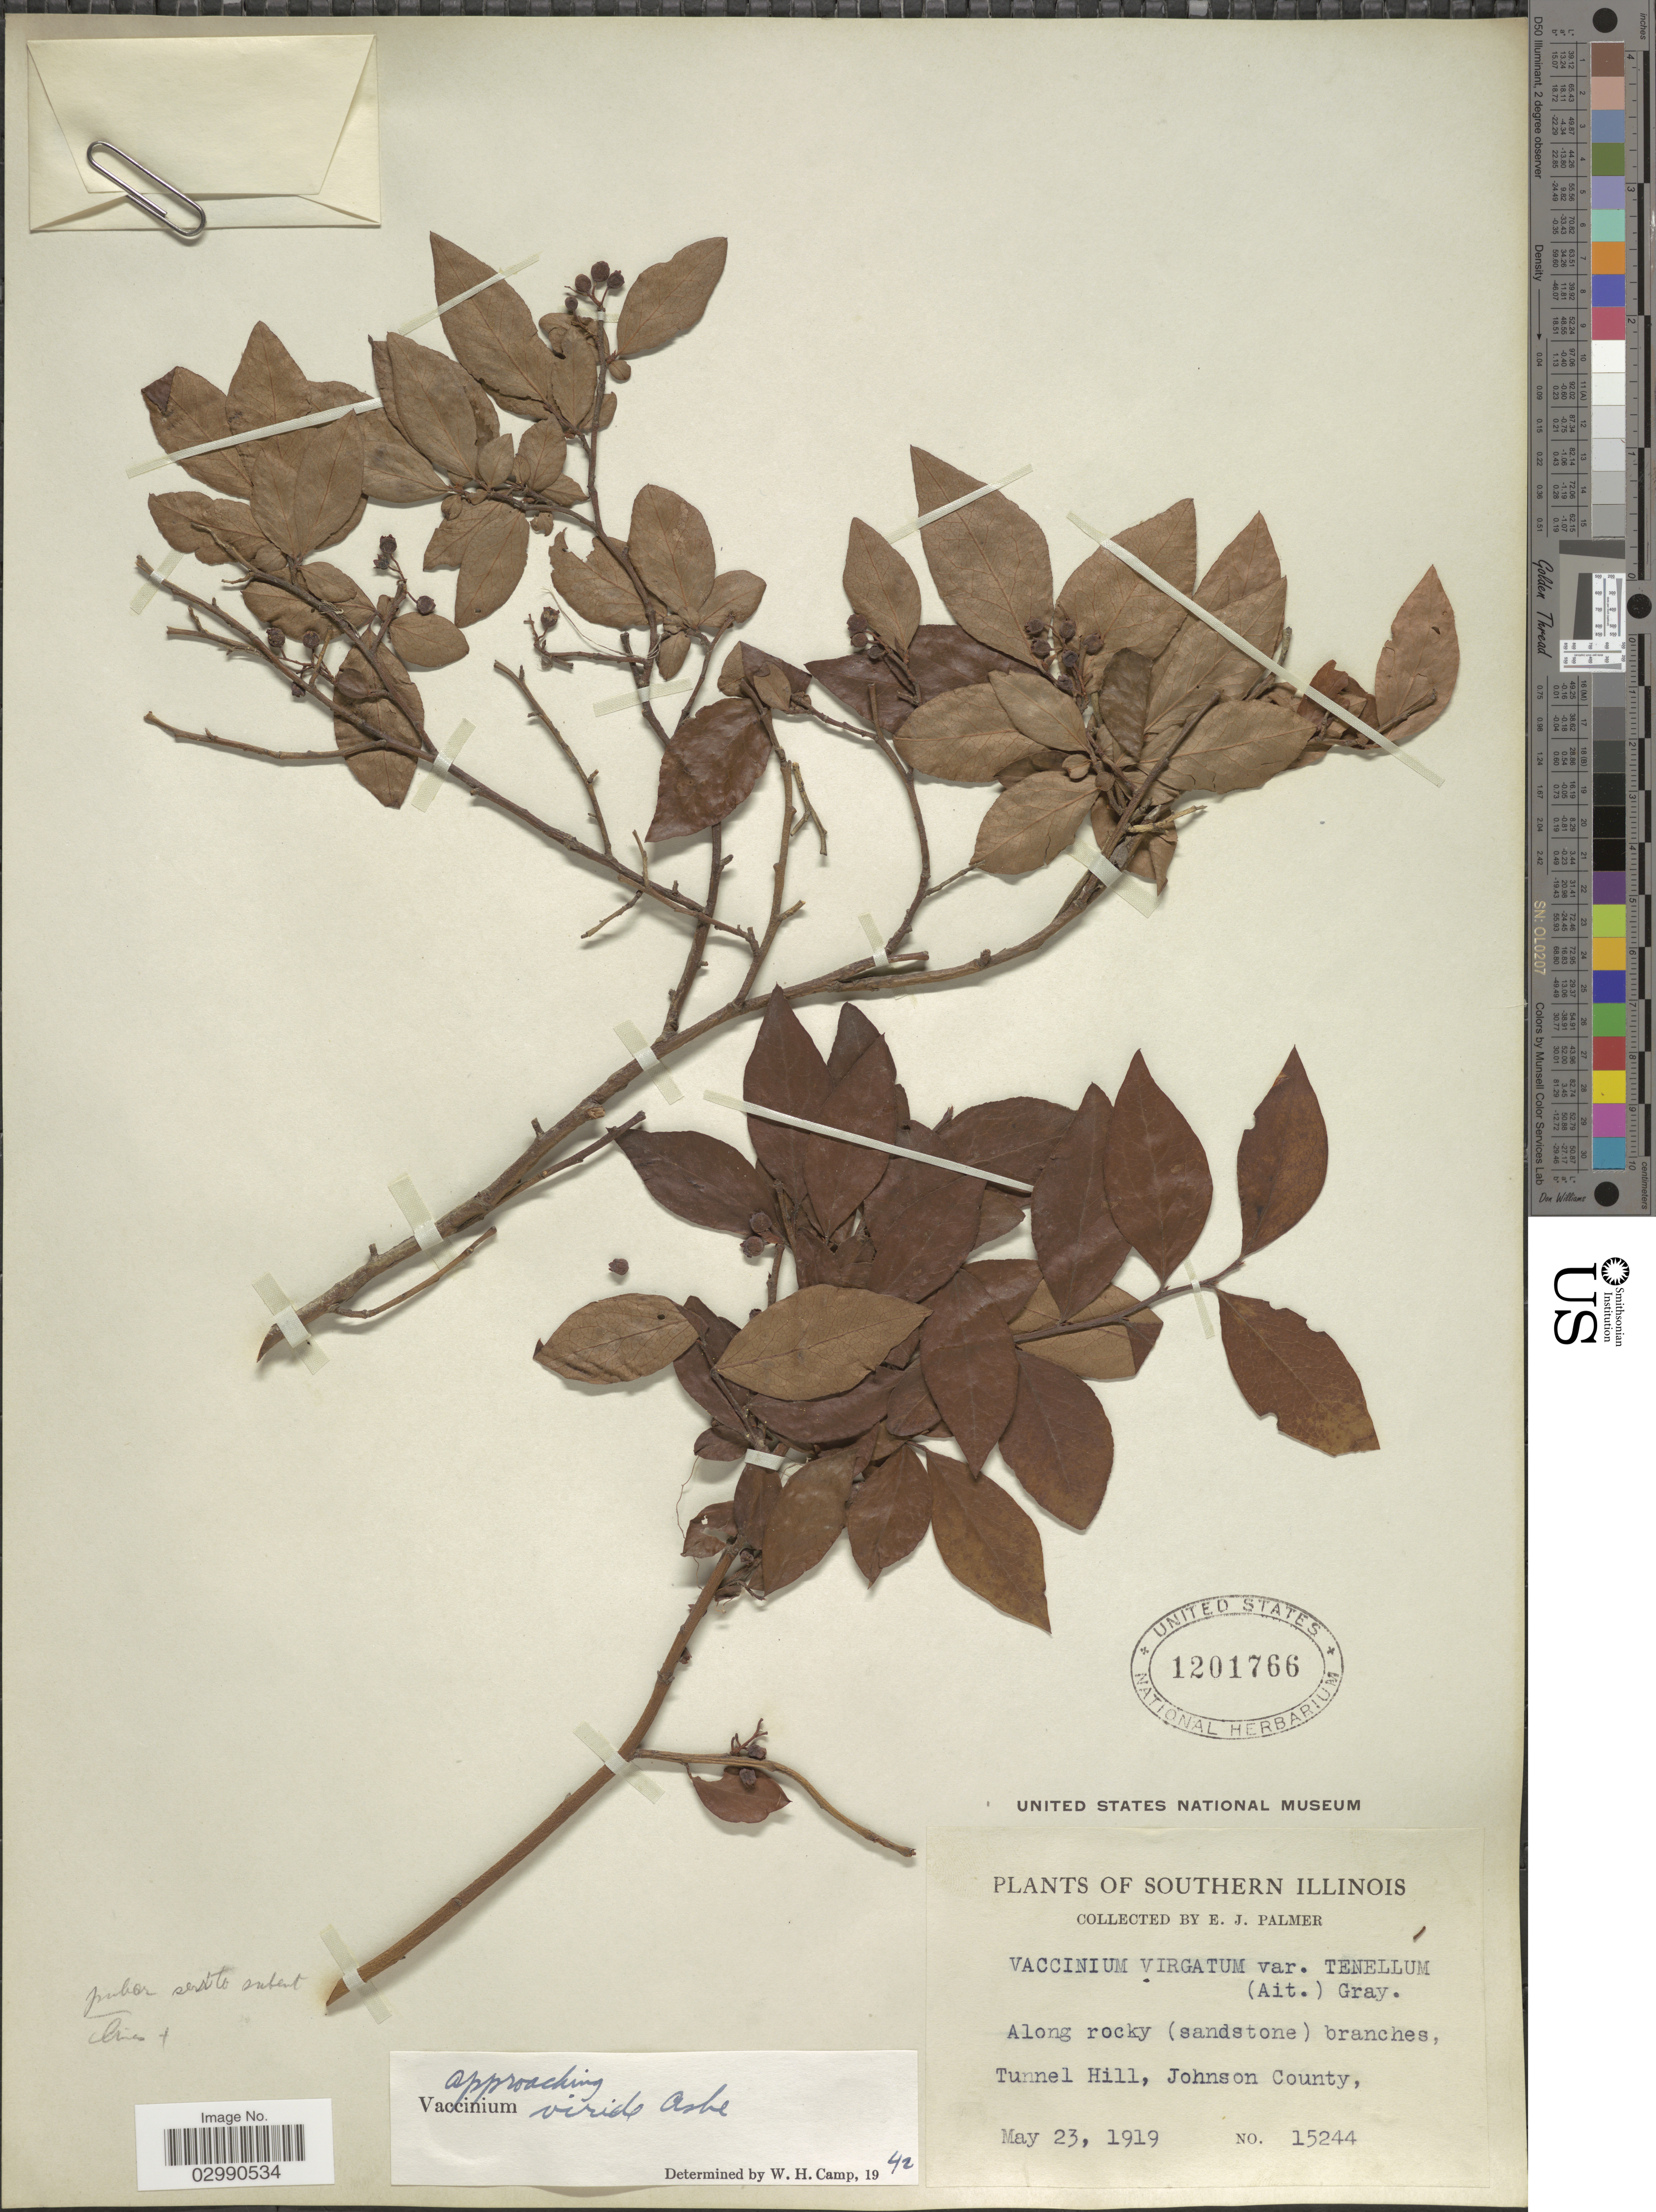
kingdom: Plantae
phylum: Tracheophyta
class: Magnoliopsida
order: Ericales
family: Ericaceae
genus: Vaccinium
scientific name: Vaccinium viride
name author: Ashe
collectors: E. J. Palmer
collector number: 15244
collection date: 1919-05-23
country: United States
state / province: Illinois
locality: Southern Illinois. Tunnel Hill, Johnson County.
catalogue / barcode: US 1201766